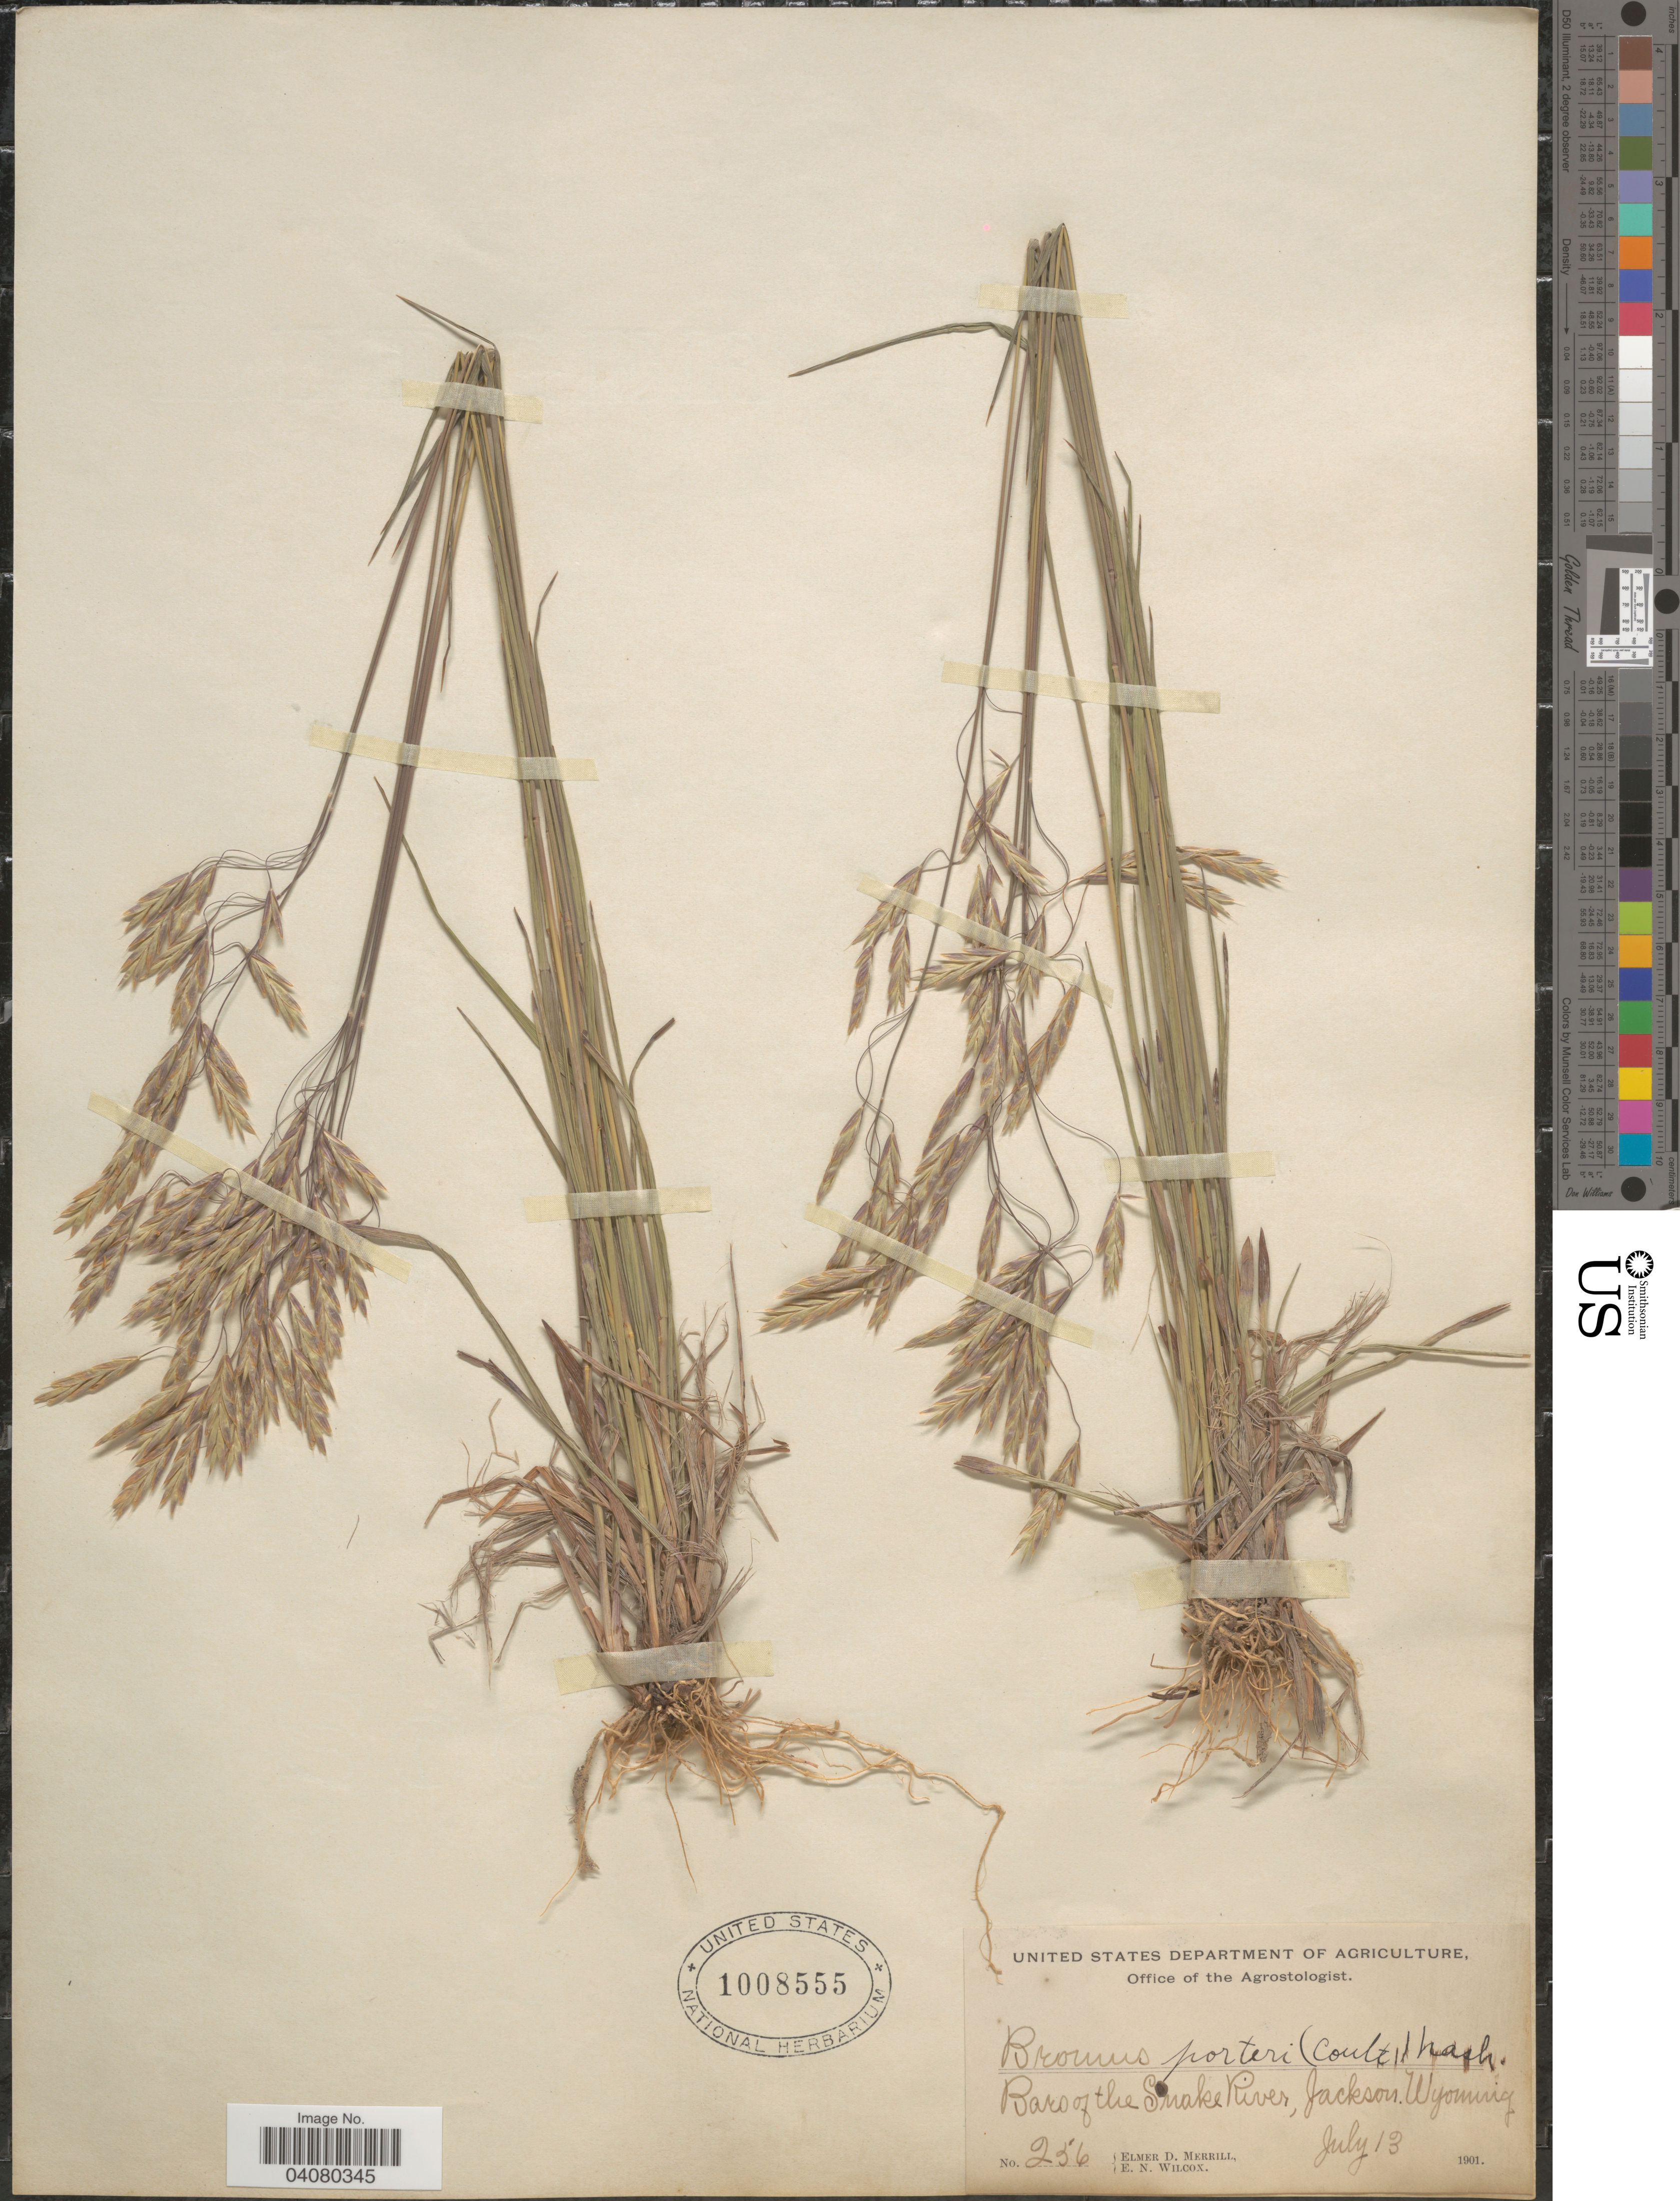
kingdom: Plantae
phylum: Tracheophyta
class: Liliopsida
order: Poales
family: Poaceae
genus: Bromus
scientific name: Bromus anomalus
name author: Rupr. ex E. Fourn.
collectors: E. D. Merrill & E. Wilcox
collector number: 256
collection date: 1901-07-13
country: United States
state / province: Wyoming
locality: Bars of the Snake River, Jackson.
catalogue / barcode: US 1008555